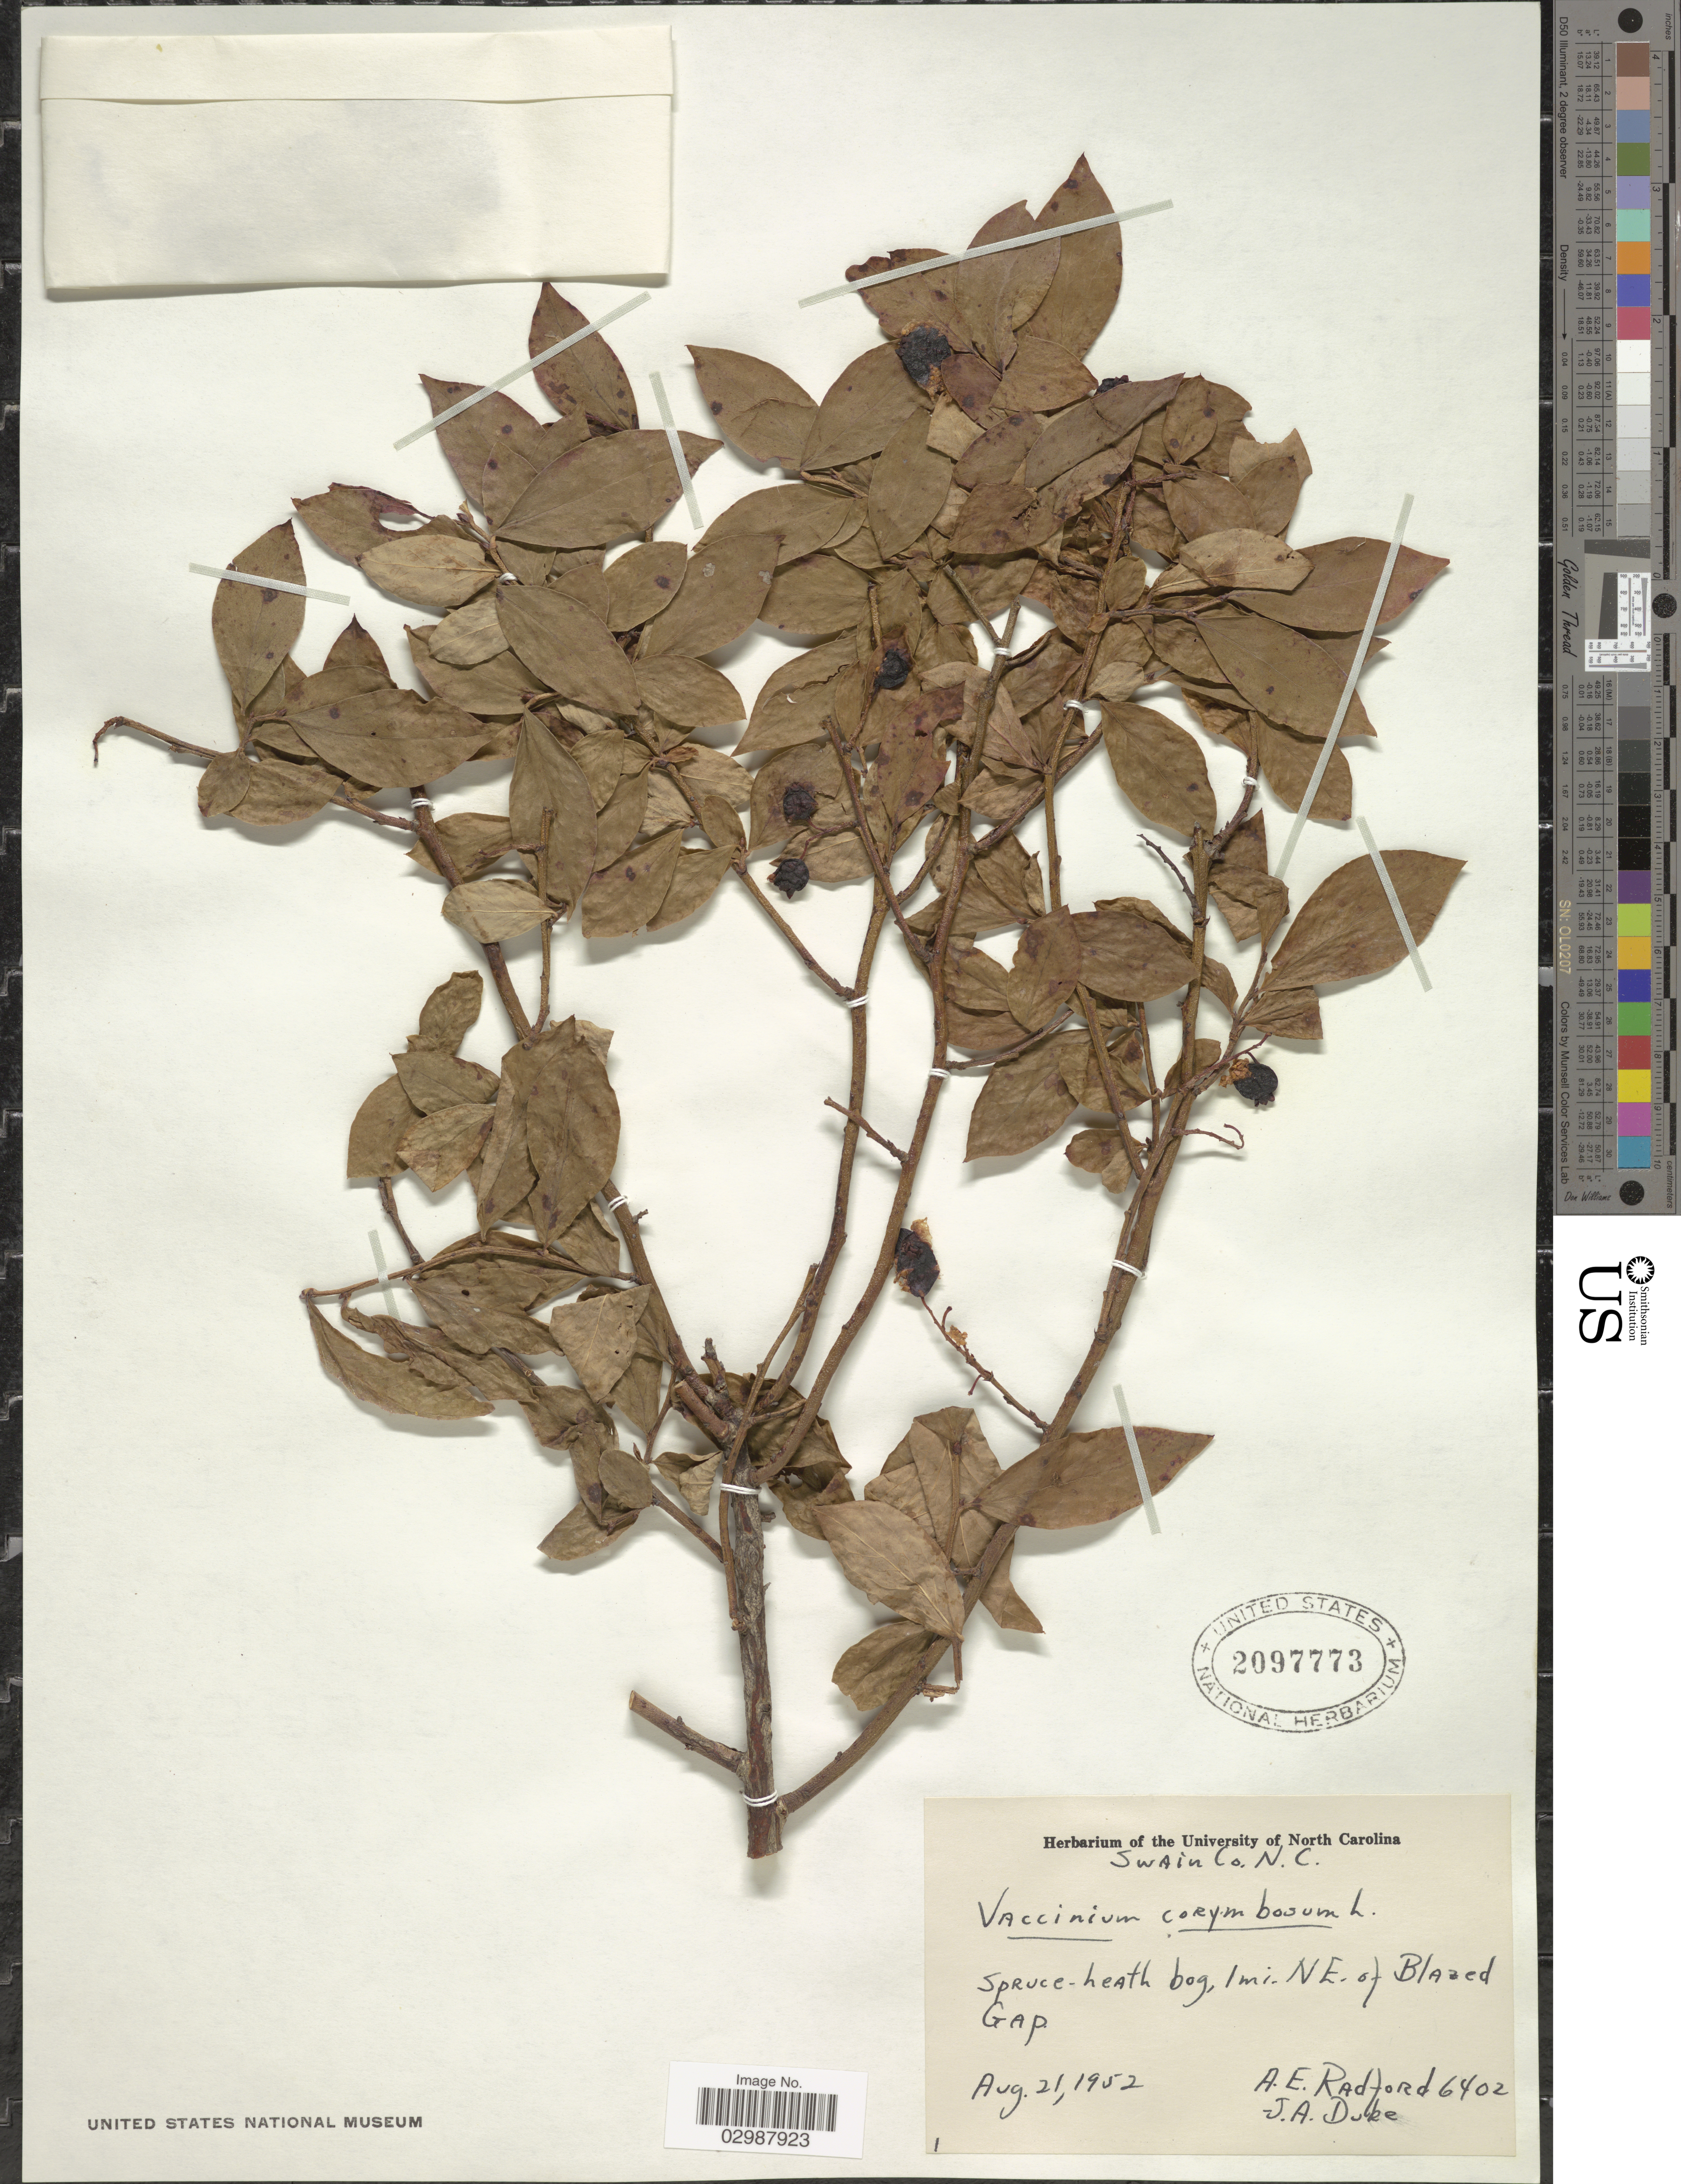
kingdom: Plantae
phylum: Tracheophyta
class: Magnoliopsida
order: Ericales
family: Ericaceae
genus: Vaccinium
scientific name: Vaccinium corymbosum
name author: L.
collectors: A. E. Radford & J. A. Duke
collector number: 6402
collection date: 1952-08-21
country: United States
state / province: North Carolina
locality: Swain Co. Spruce-heath bog, 1 mi. NE. of Blazed Gap.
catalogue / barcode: US 2097773